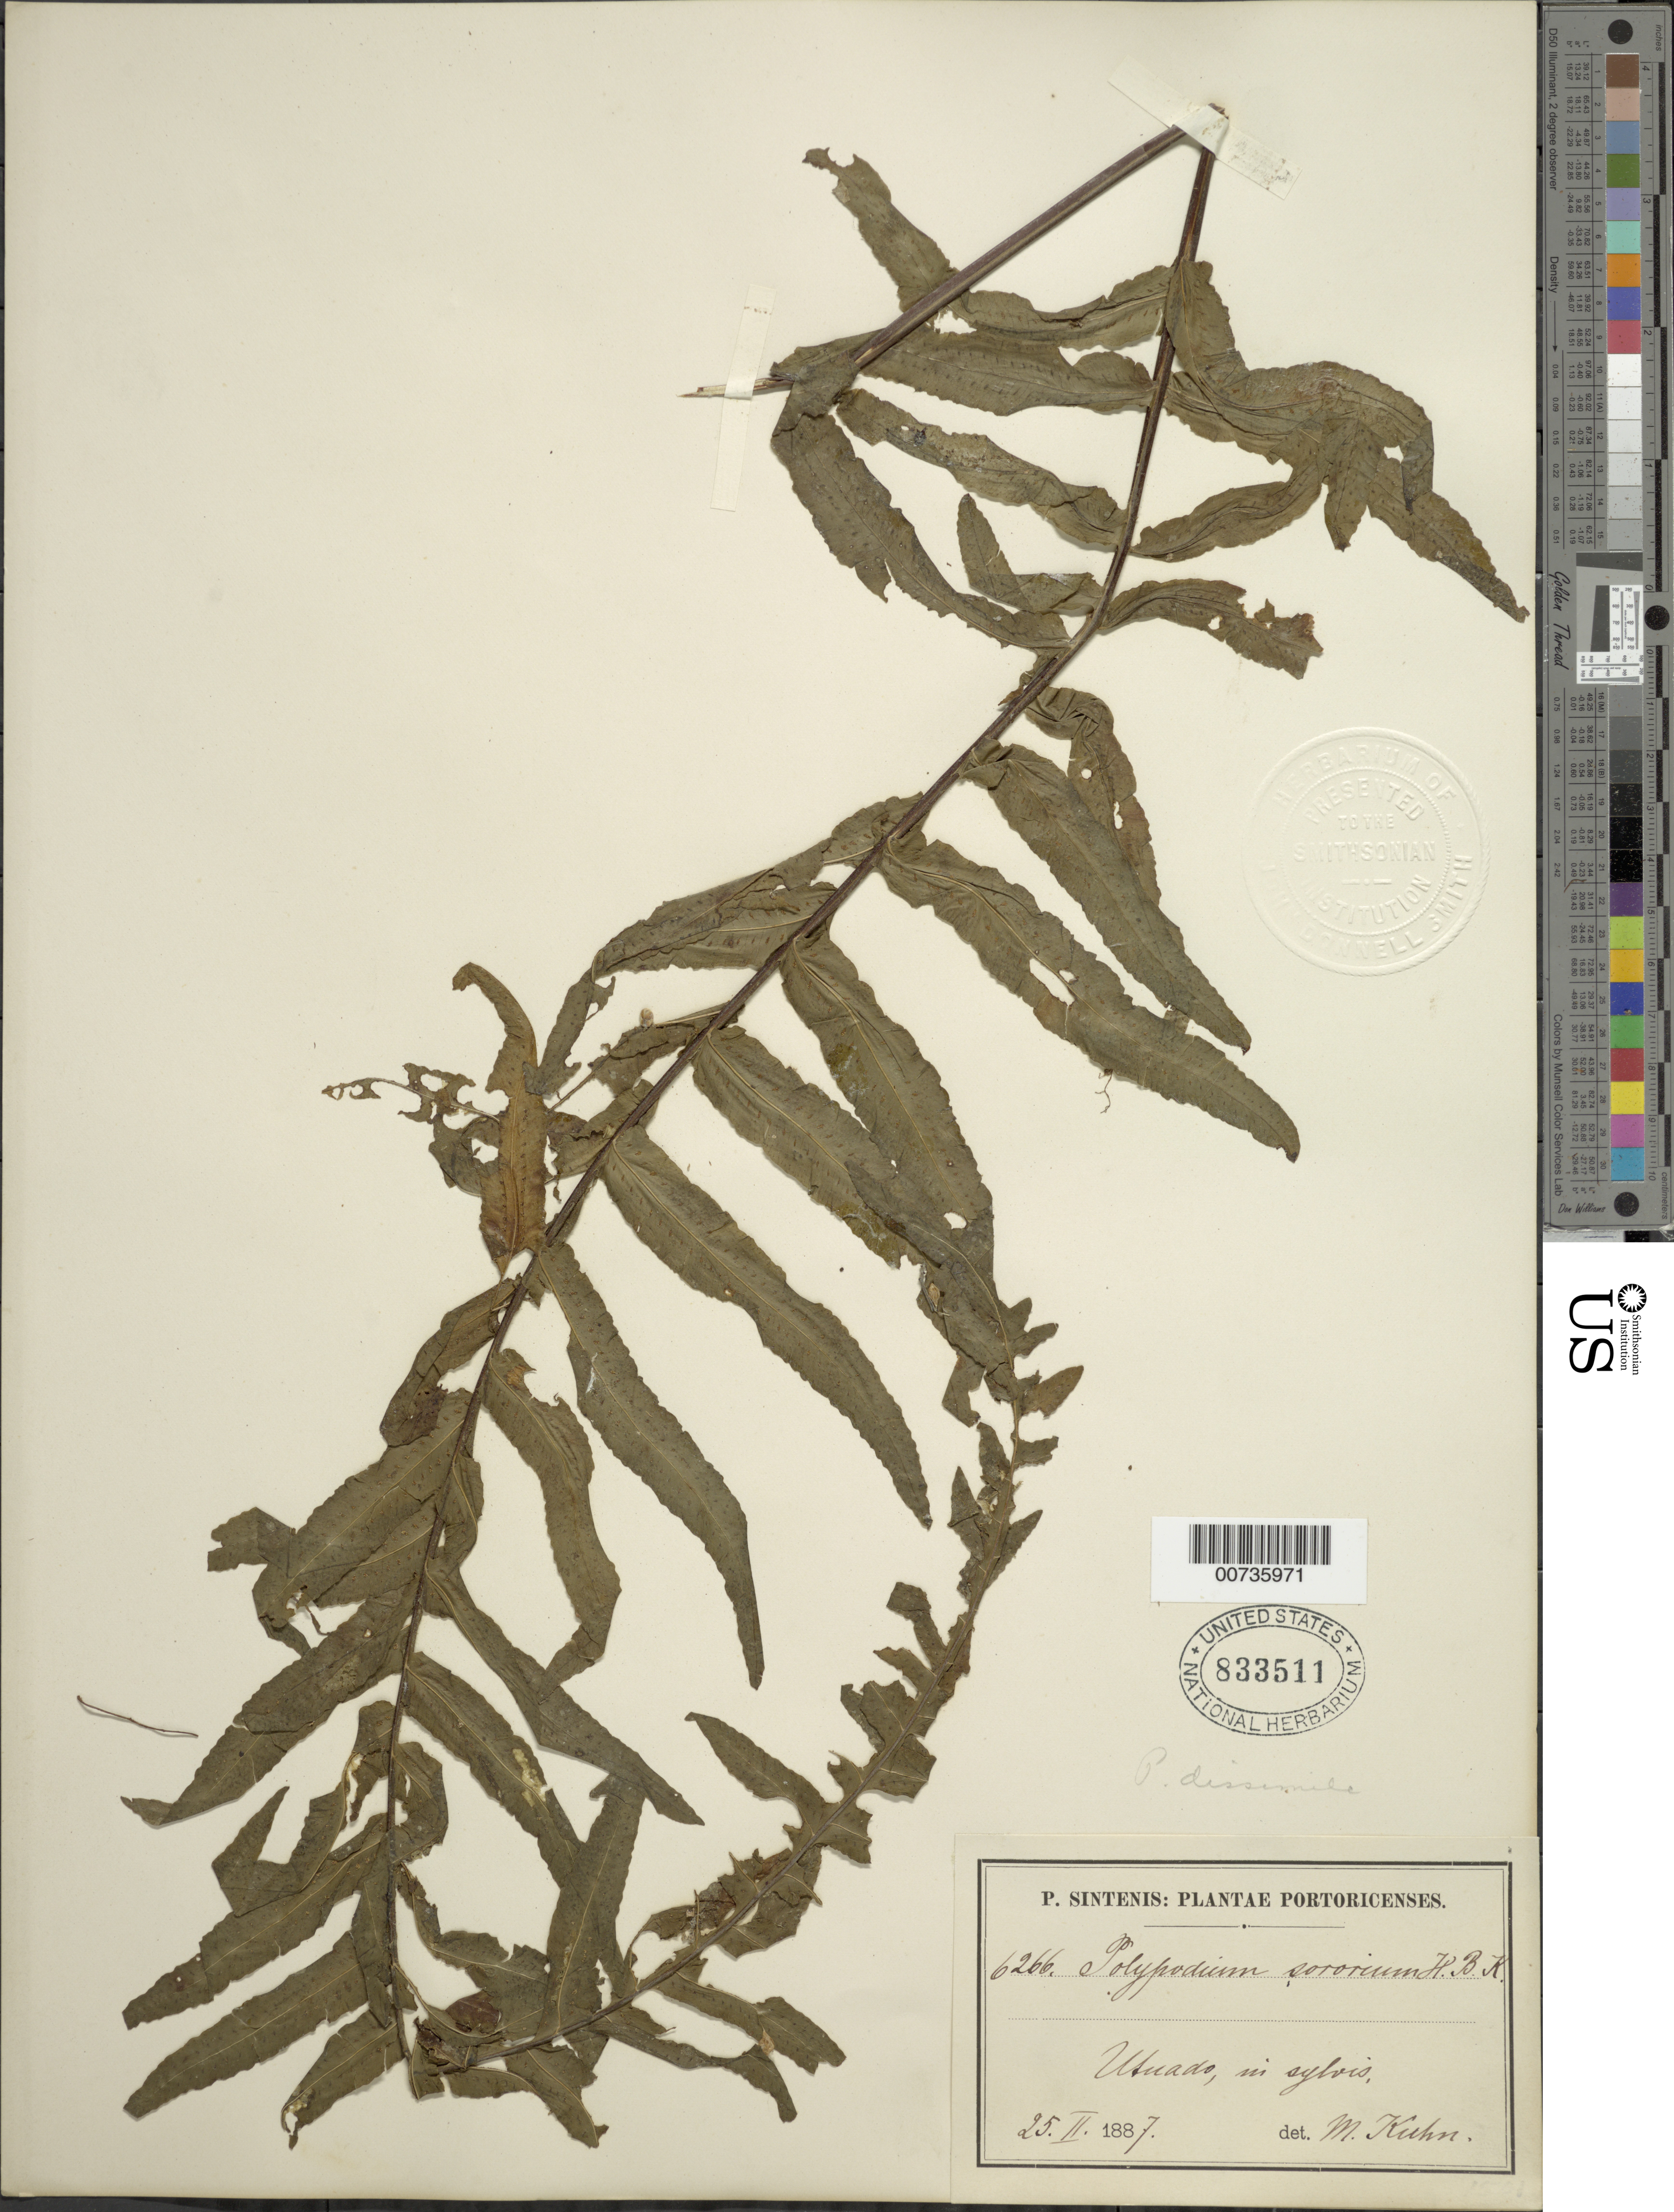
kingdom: Plantae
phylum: Tracheophyta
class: Polypodiopsida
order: Polypodiales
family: Polypodiaceae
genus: Polypodium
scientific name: Polypodium dulce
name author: Poir.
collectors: P. Sintenis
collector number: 6266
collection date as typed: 25 Feb 1887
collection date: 1887-02-25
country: Puerto Rico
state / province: Utuado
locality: Utuado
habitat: In sylvis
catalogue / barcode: US 833511